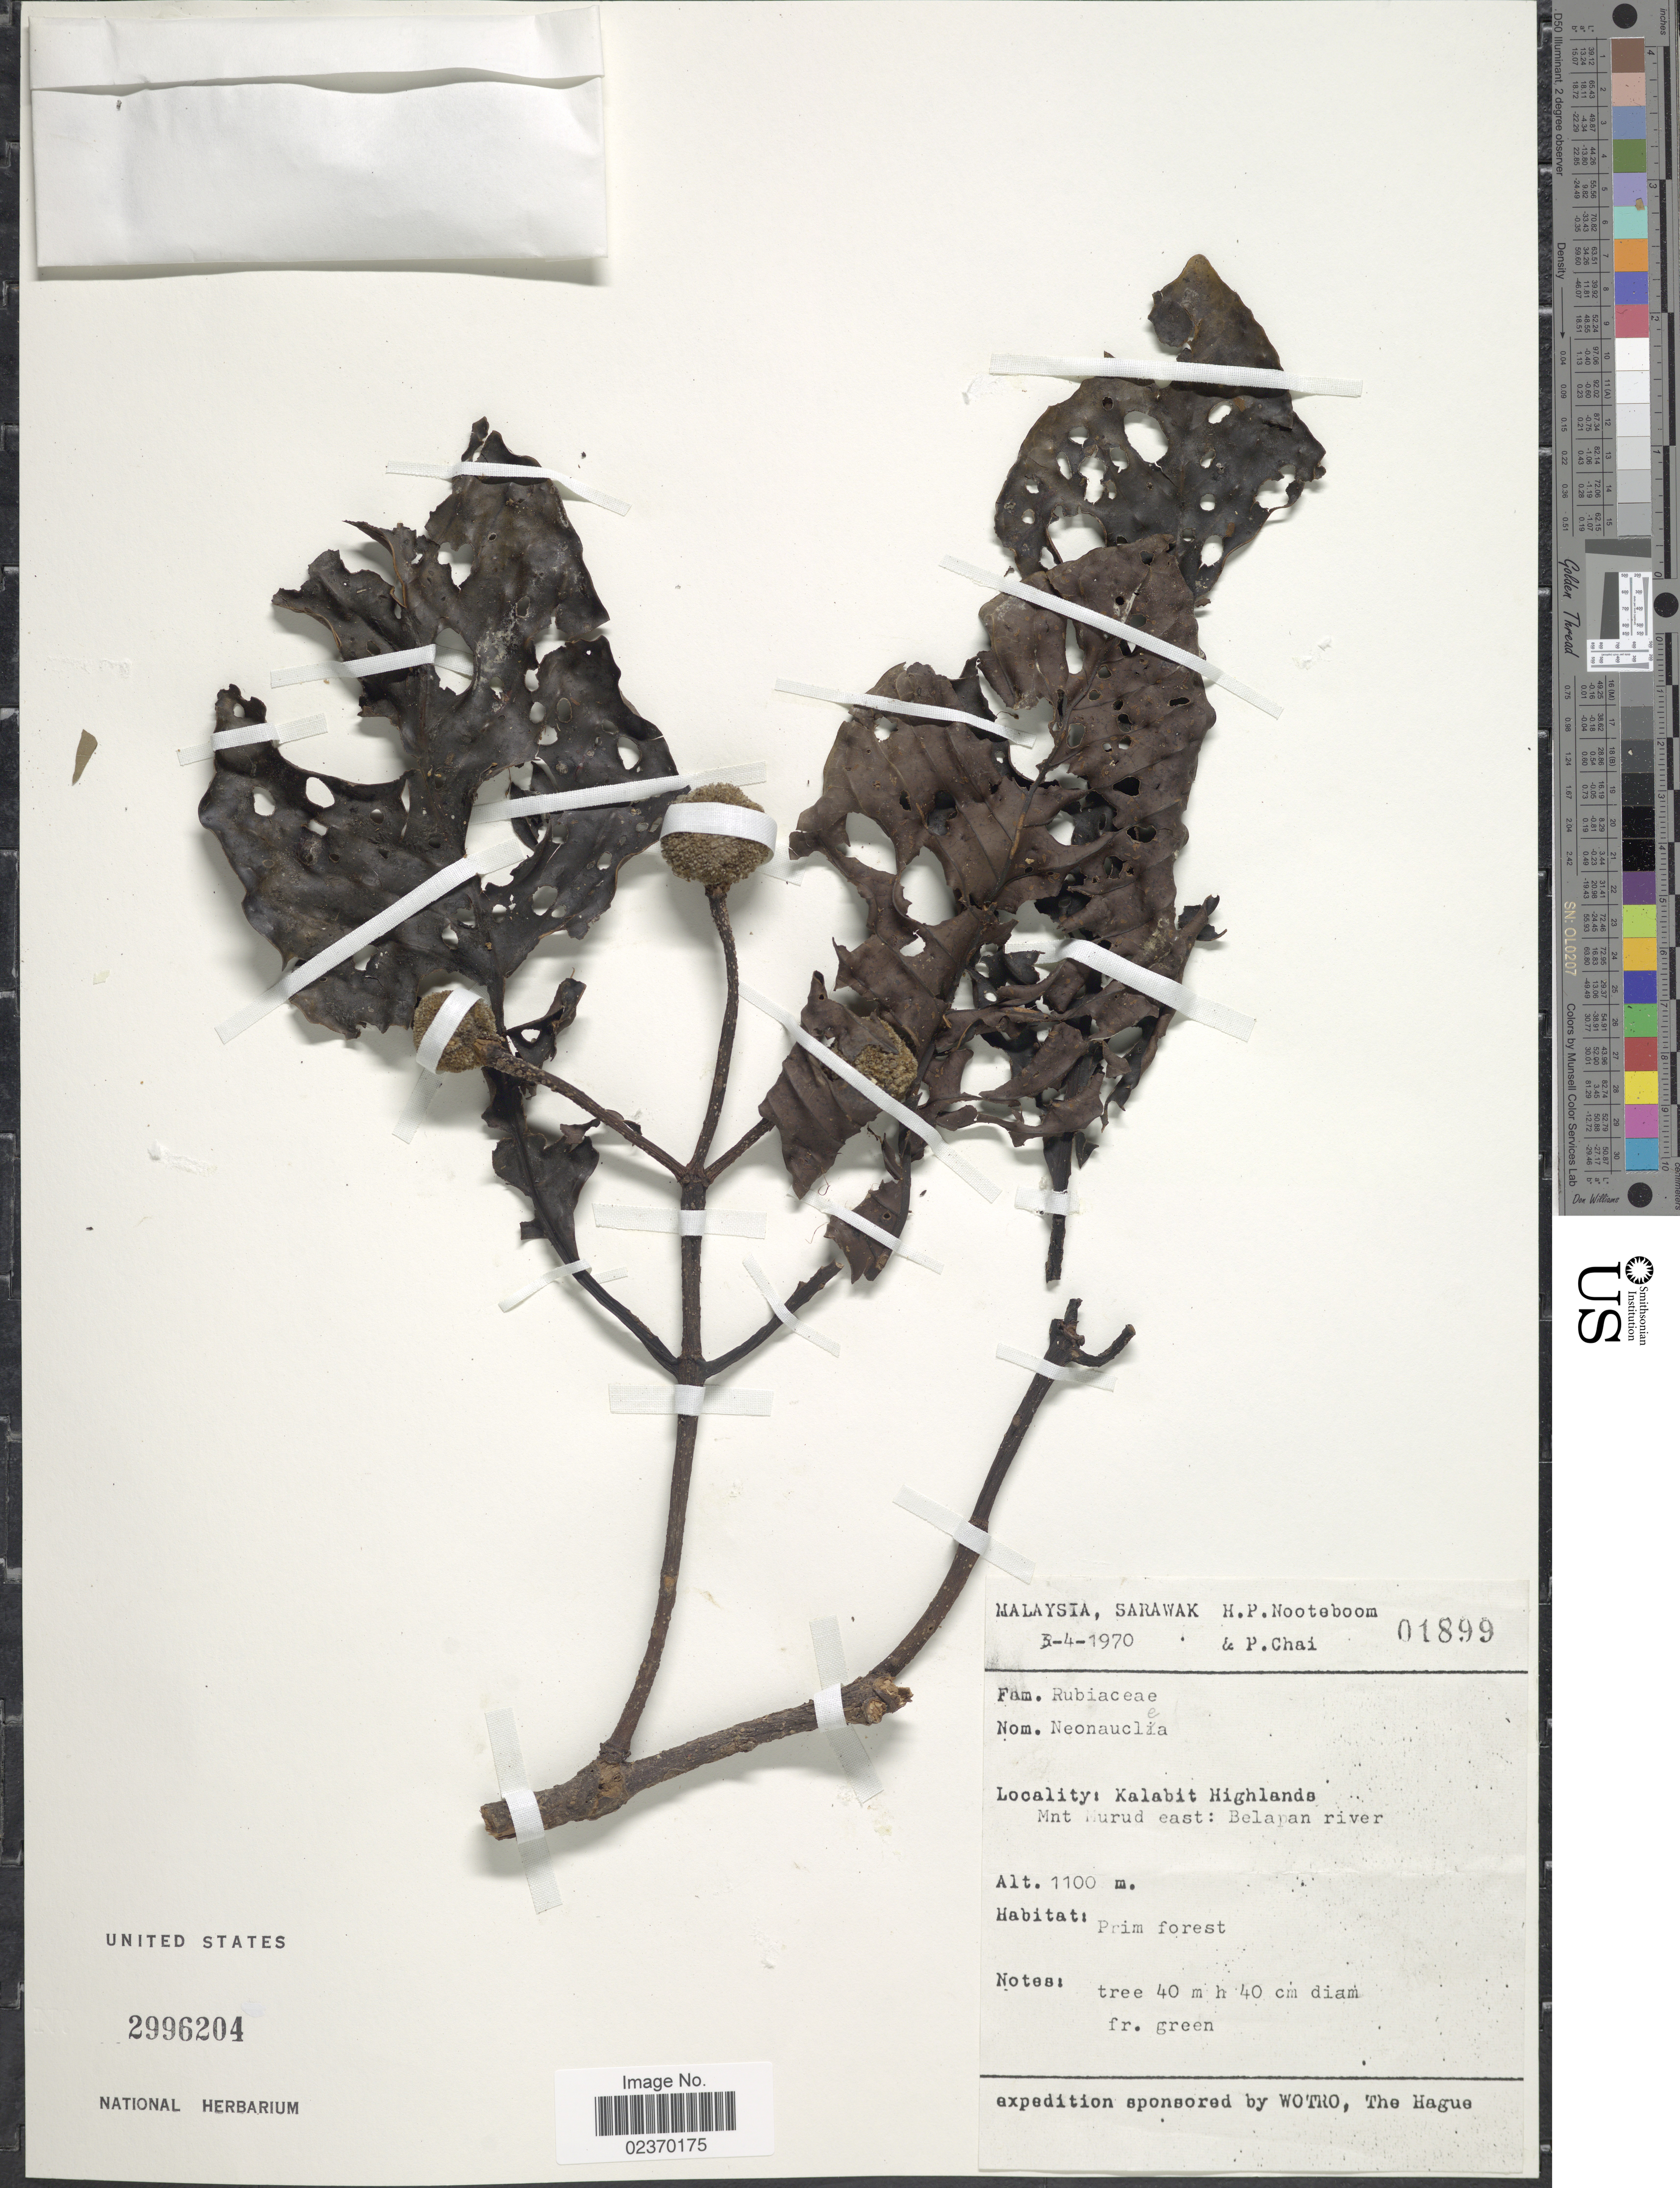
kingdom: Plantae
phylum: Tracheophyta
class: Magnoliopsida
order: Gentianales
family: Rubiaceae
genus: Neonauclea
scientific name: Neonauclea sp.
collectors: H. P. Nooteboom & P. Chai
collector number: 01899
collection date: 1970-04-03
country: Malaysia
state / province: Sarawak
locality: Kalabit Highlands, mnt Murud east: Belapan river, Prim forest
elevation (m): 1100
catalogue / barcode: US 2996204